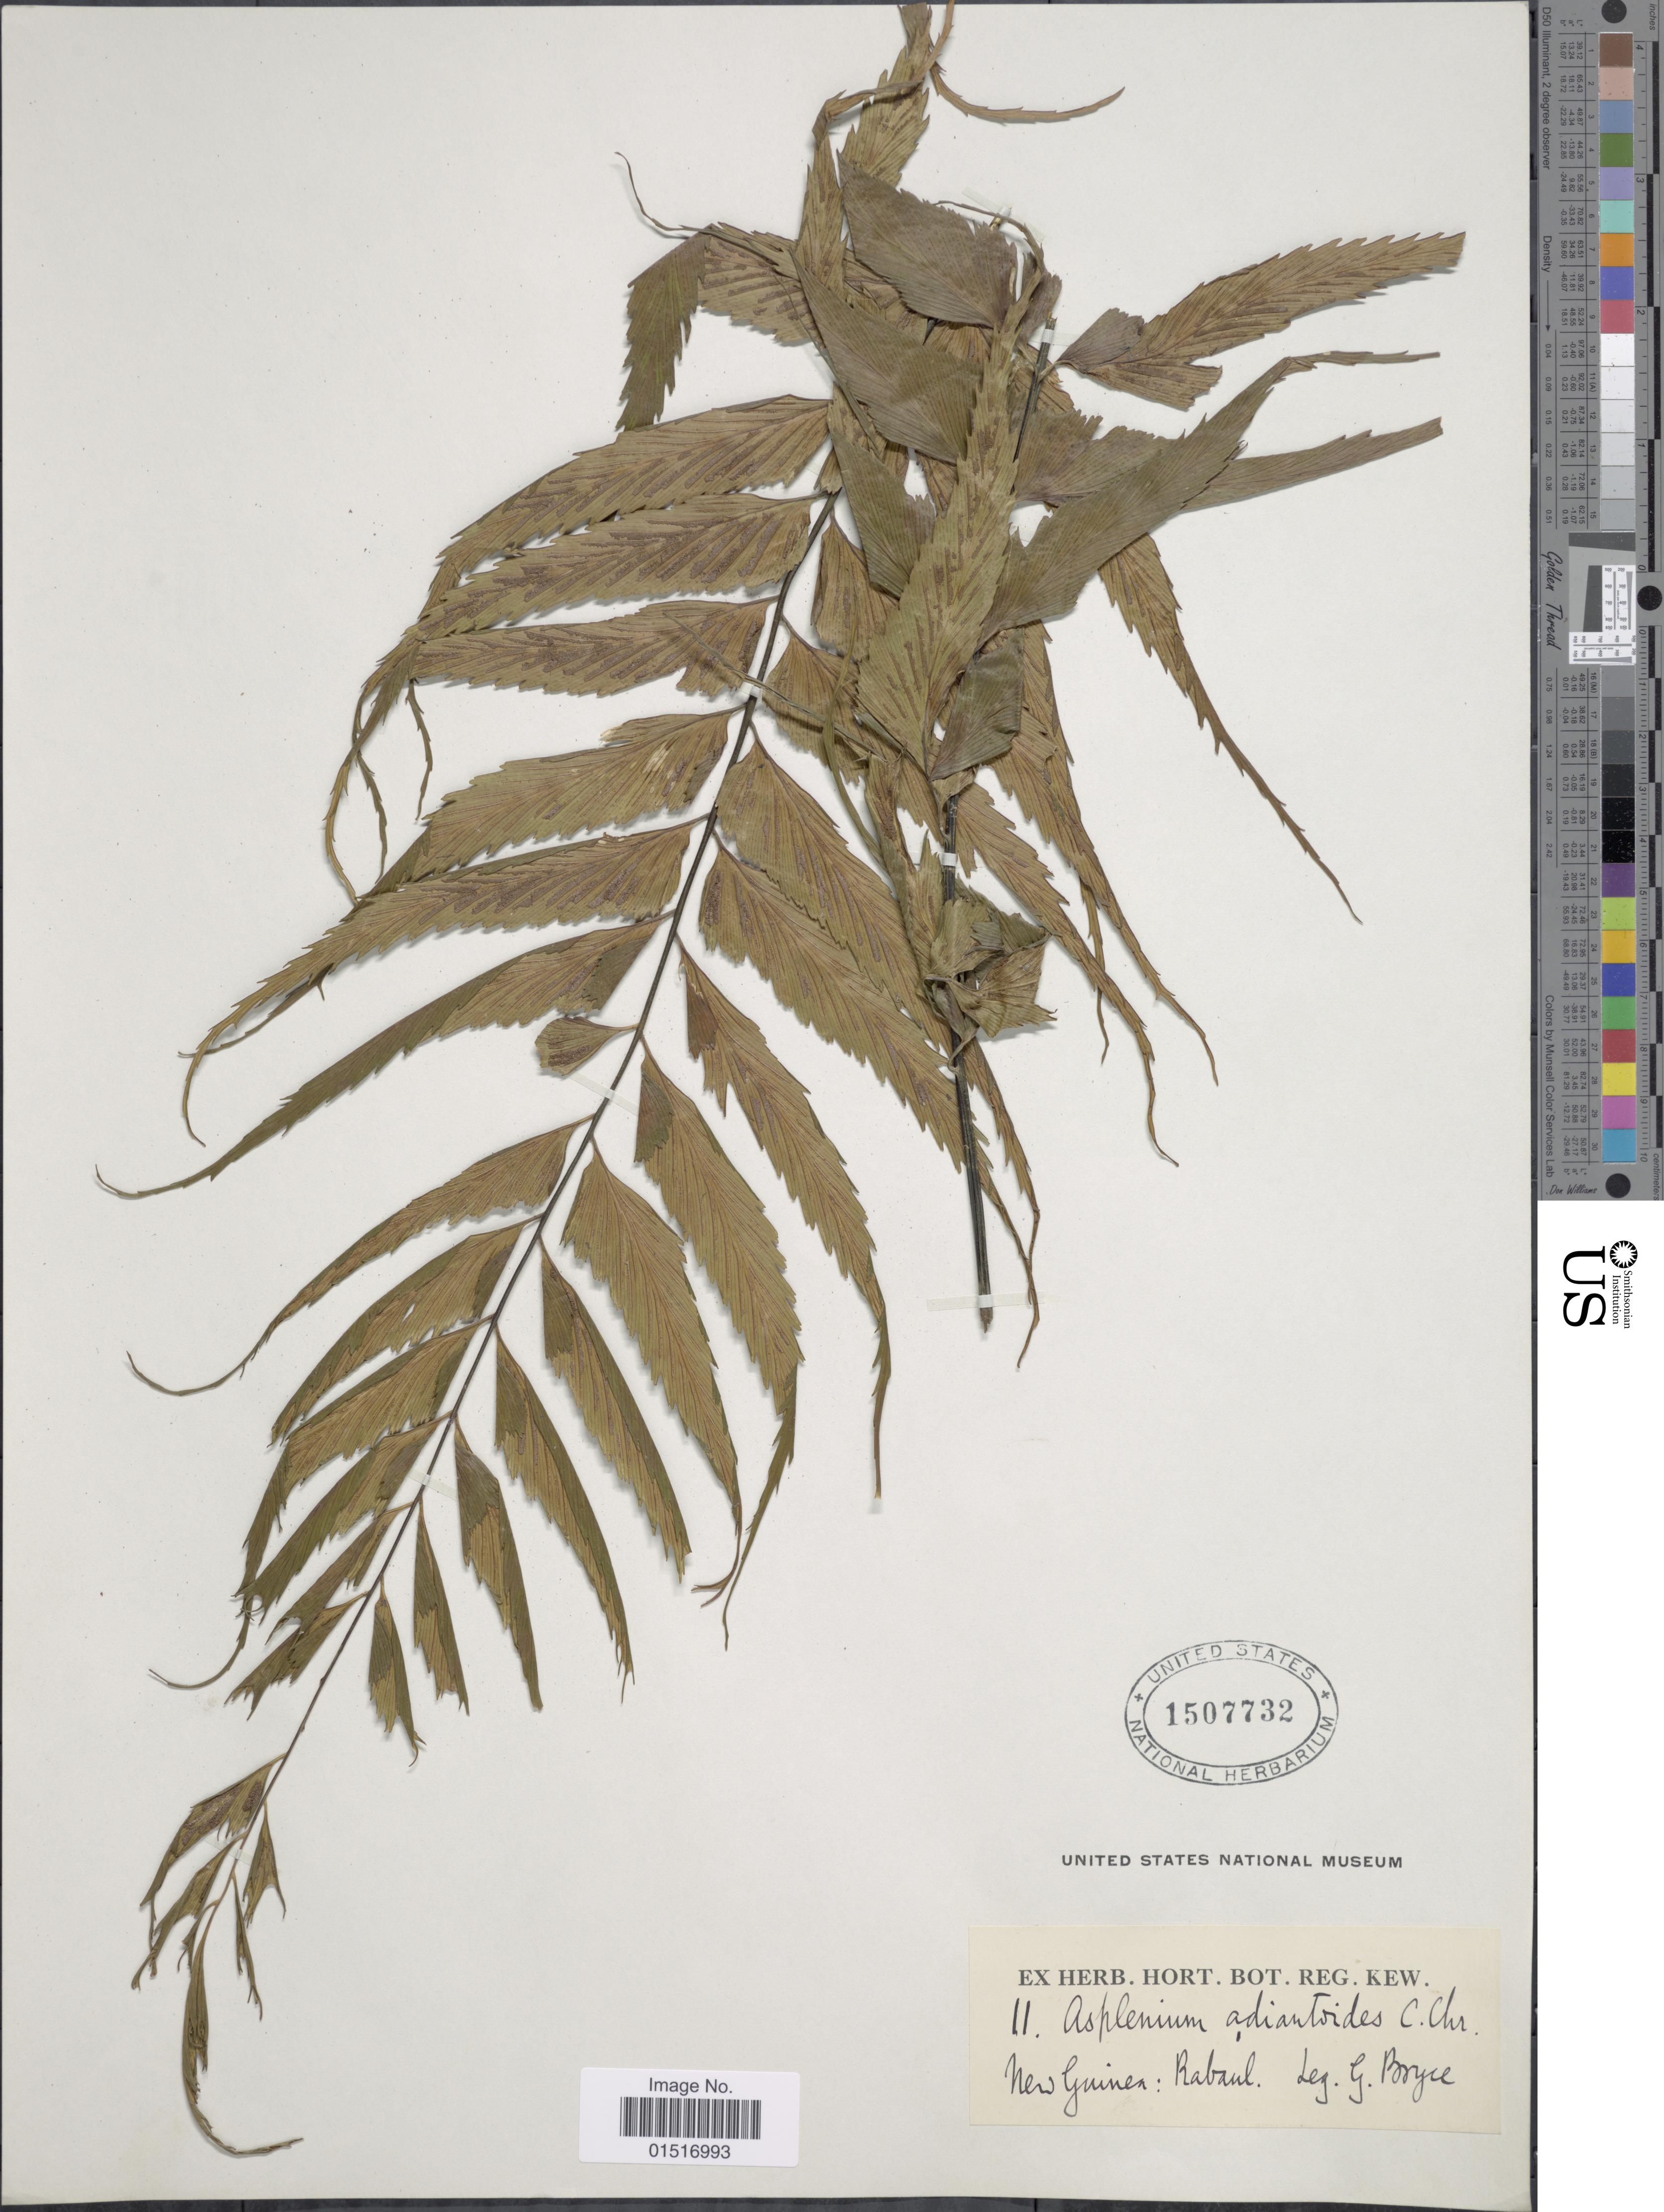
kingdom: Plantae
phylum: Tracheophyta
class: Polypodiopsida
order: Polypodiales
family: Aspleniaceae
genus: Asplenium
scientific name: Asplenium polyodon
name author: G. Forst.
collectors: G. Bryce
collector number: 11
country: Papua New Guinea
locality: New Guinea: Rabaul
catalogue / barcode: US 1507732